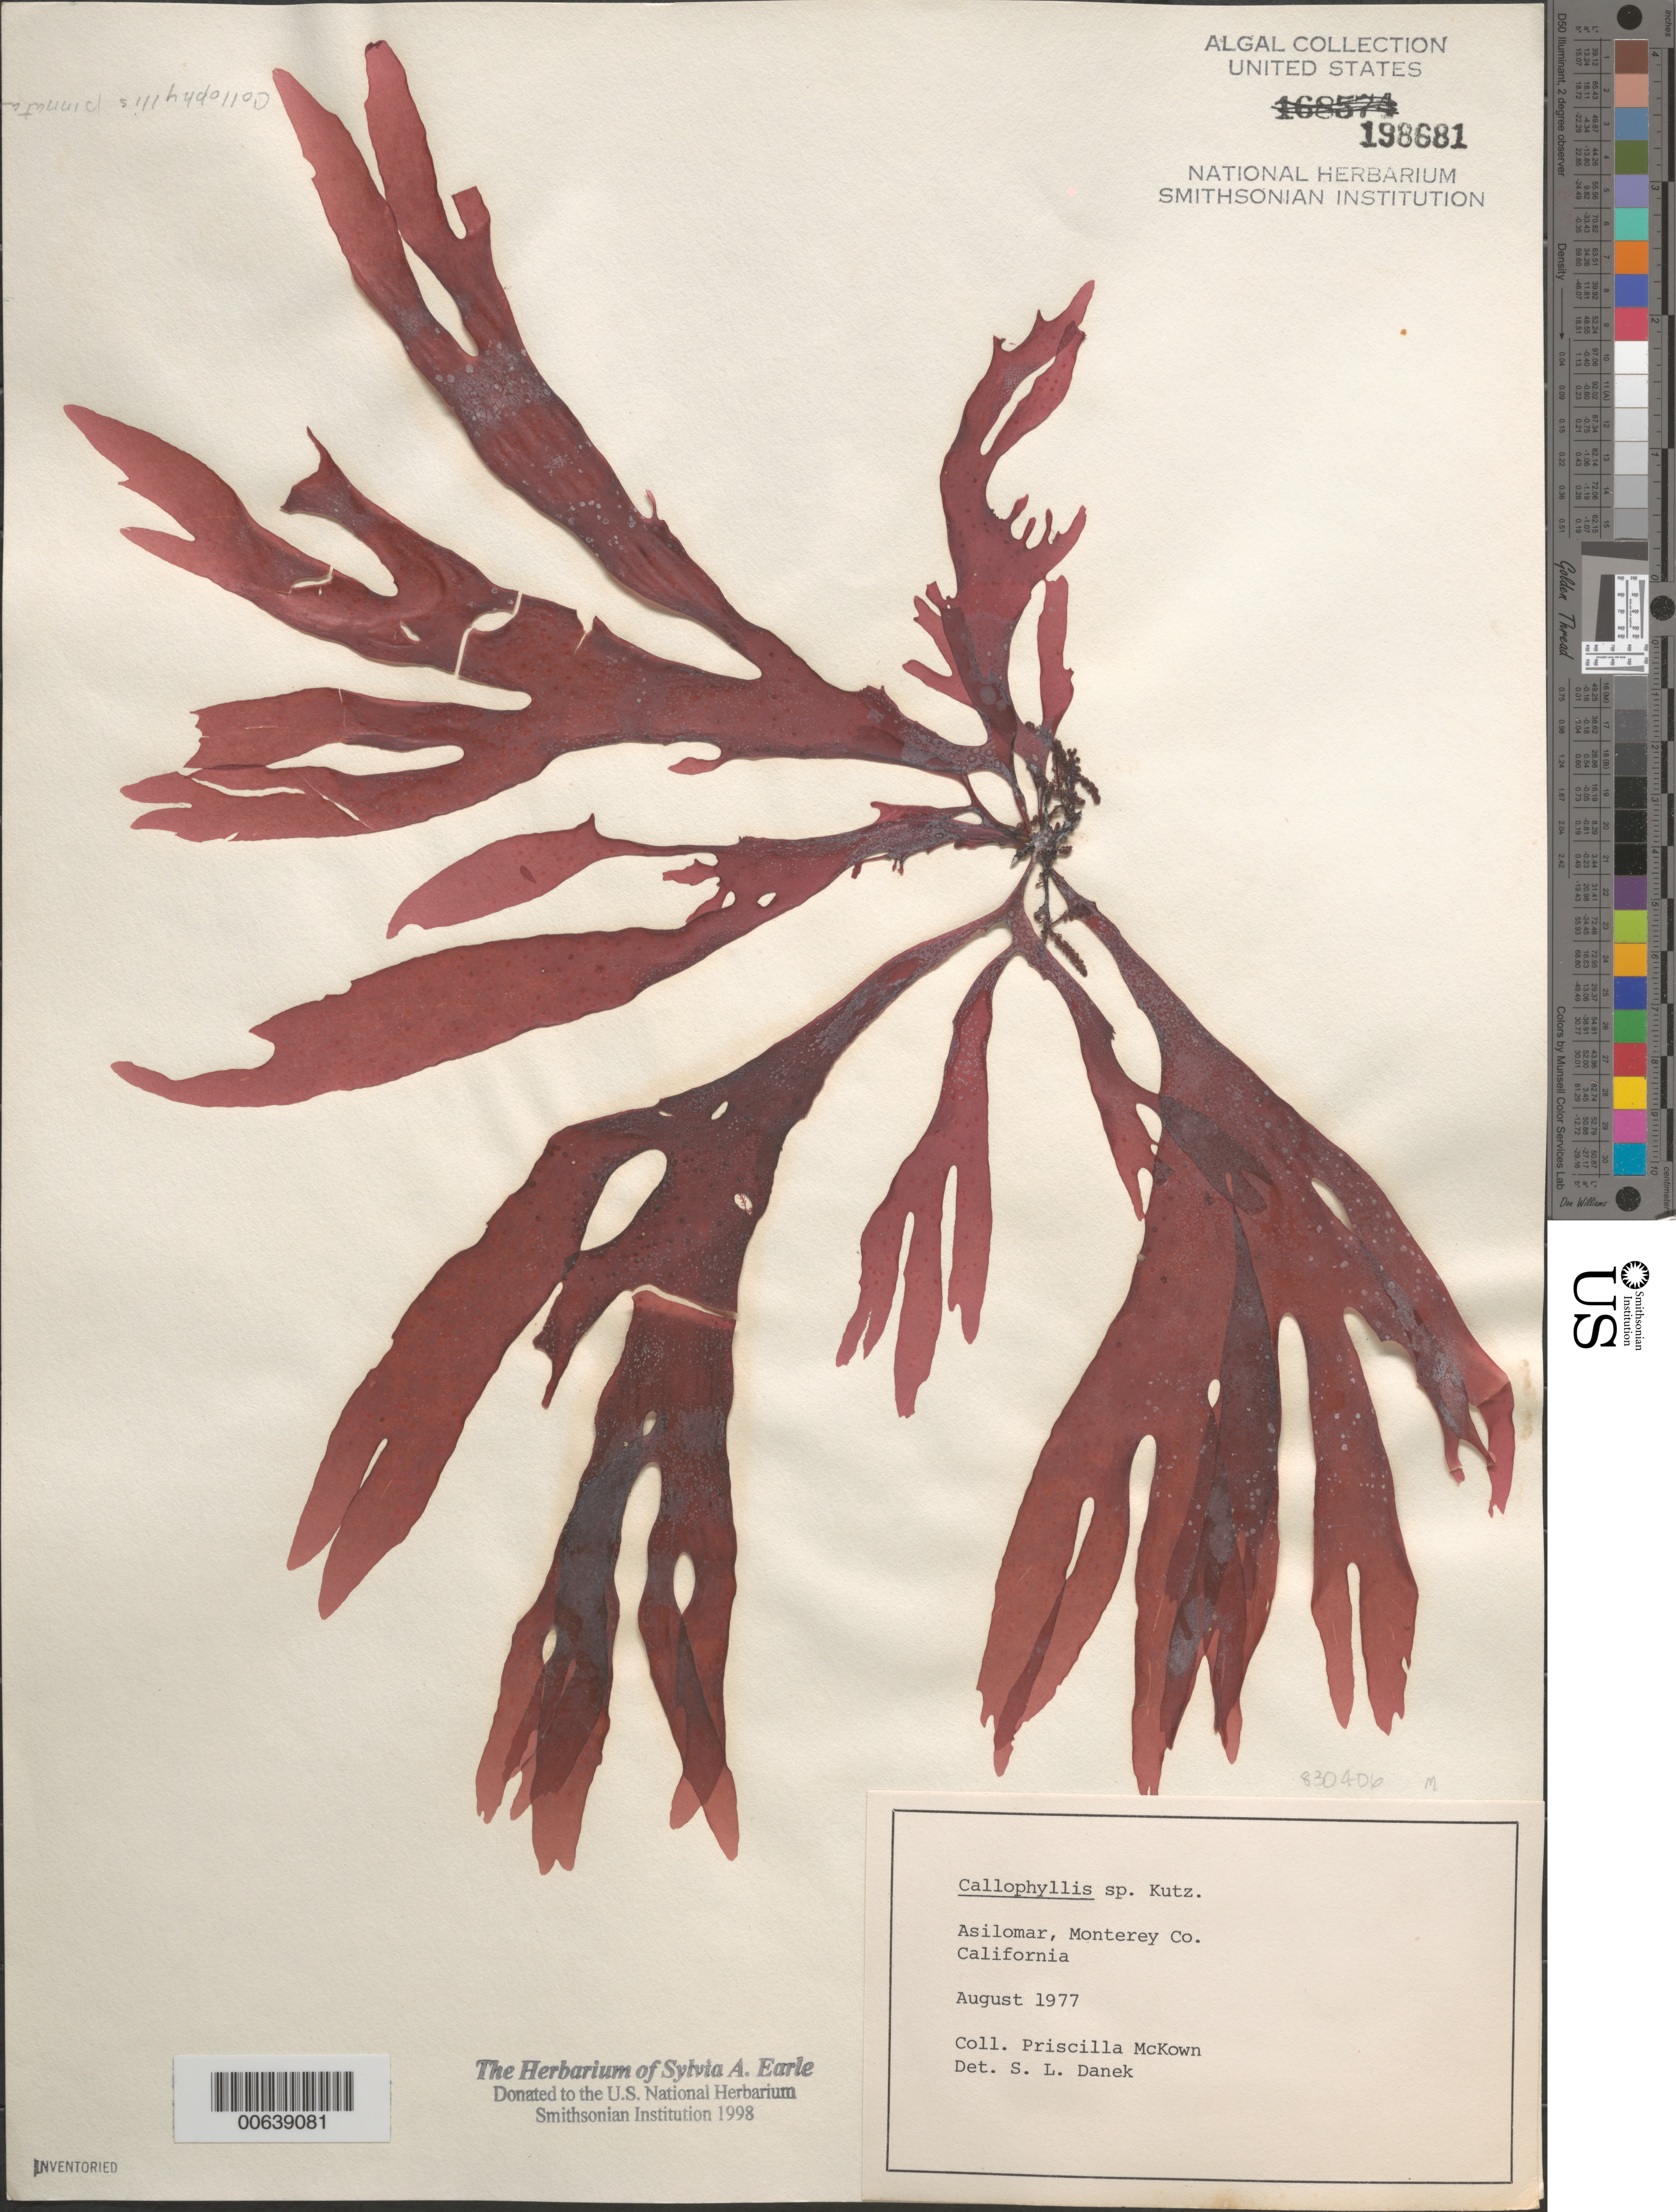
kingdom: Plantae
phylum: Rhodophyta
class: Florideophyceae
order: Gigartinales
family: Kallymeniaceae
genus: Callophyllis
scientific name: Callophyllis sp.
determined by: Danek, S. L.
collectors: P. McKown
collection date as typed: Aug 1977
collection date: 1977-08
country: United States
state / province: California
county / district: Monterey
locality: Asilomar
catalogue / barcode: US 198681